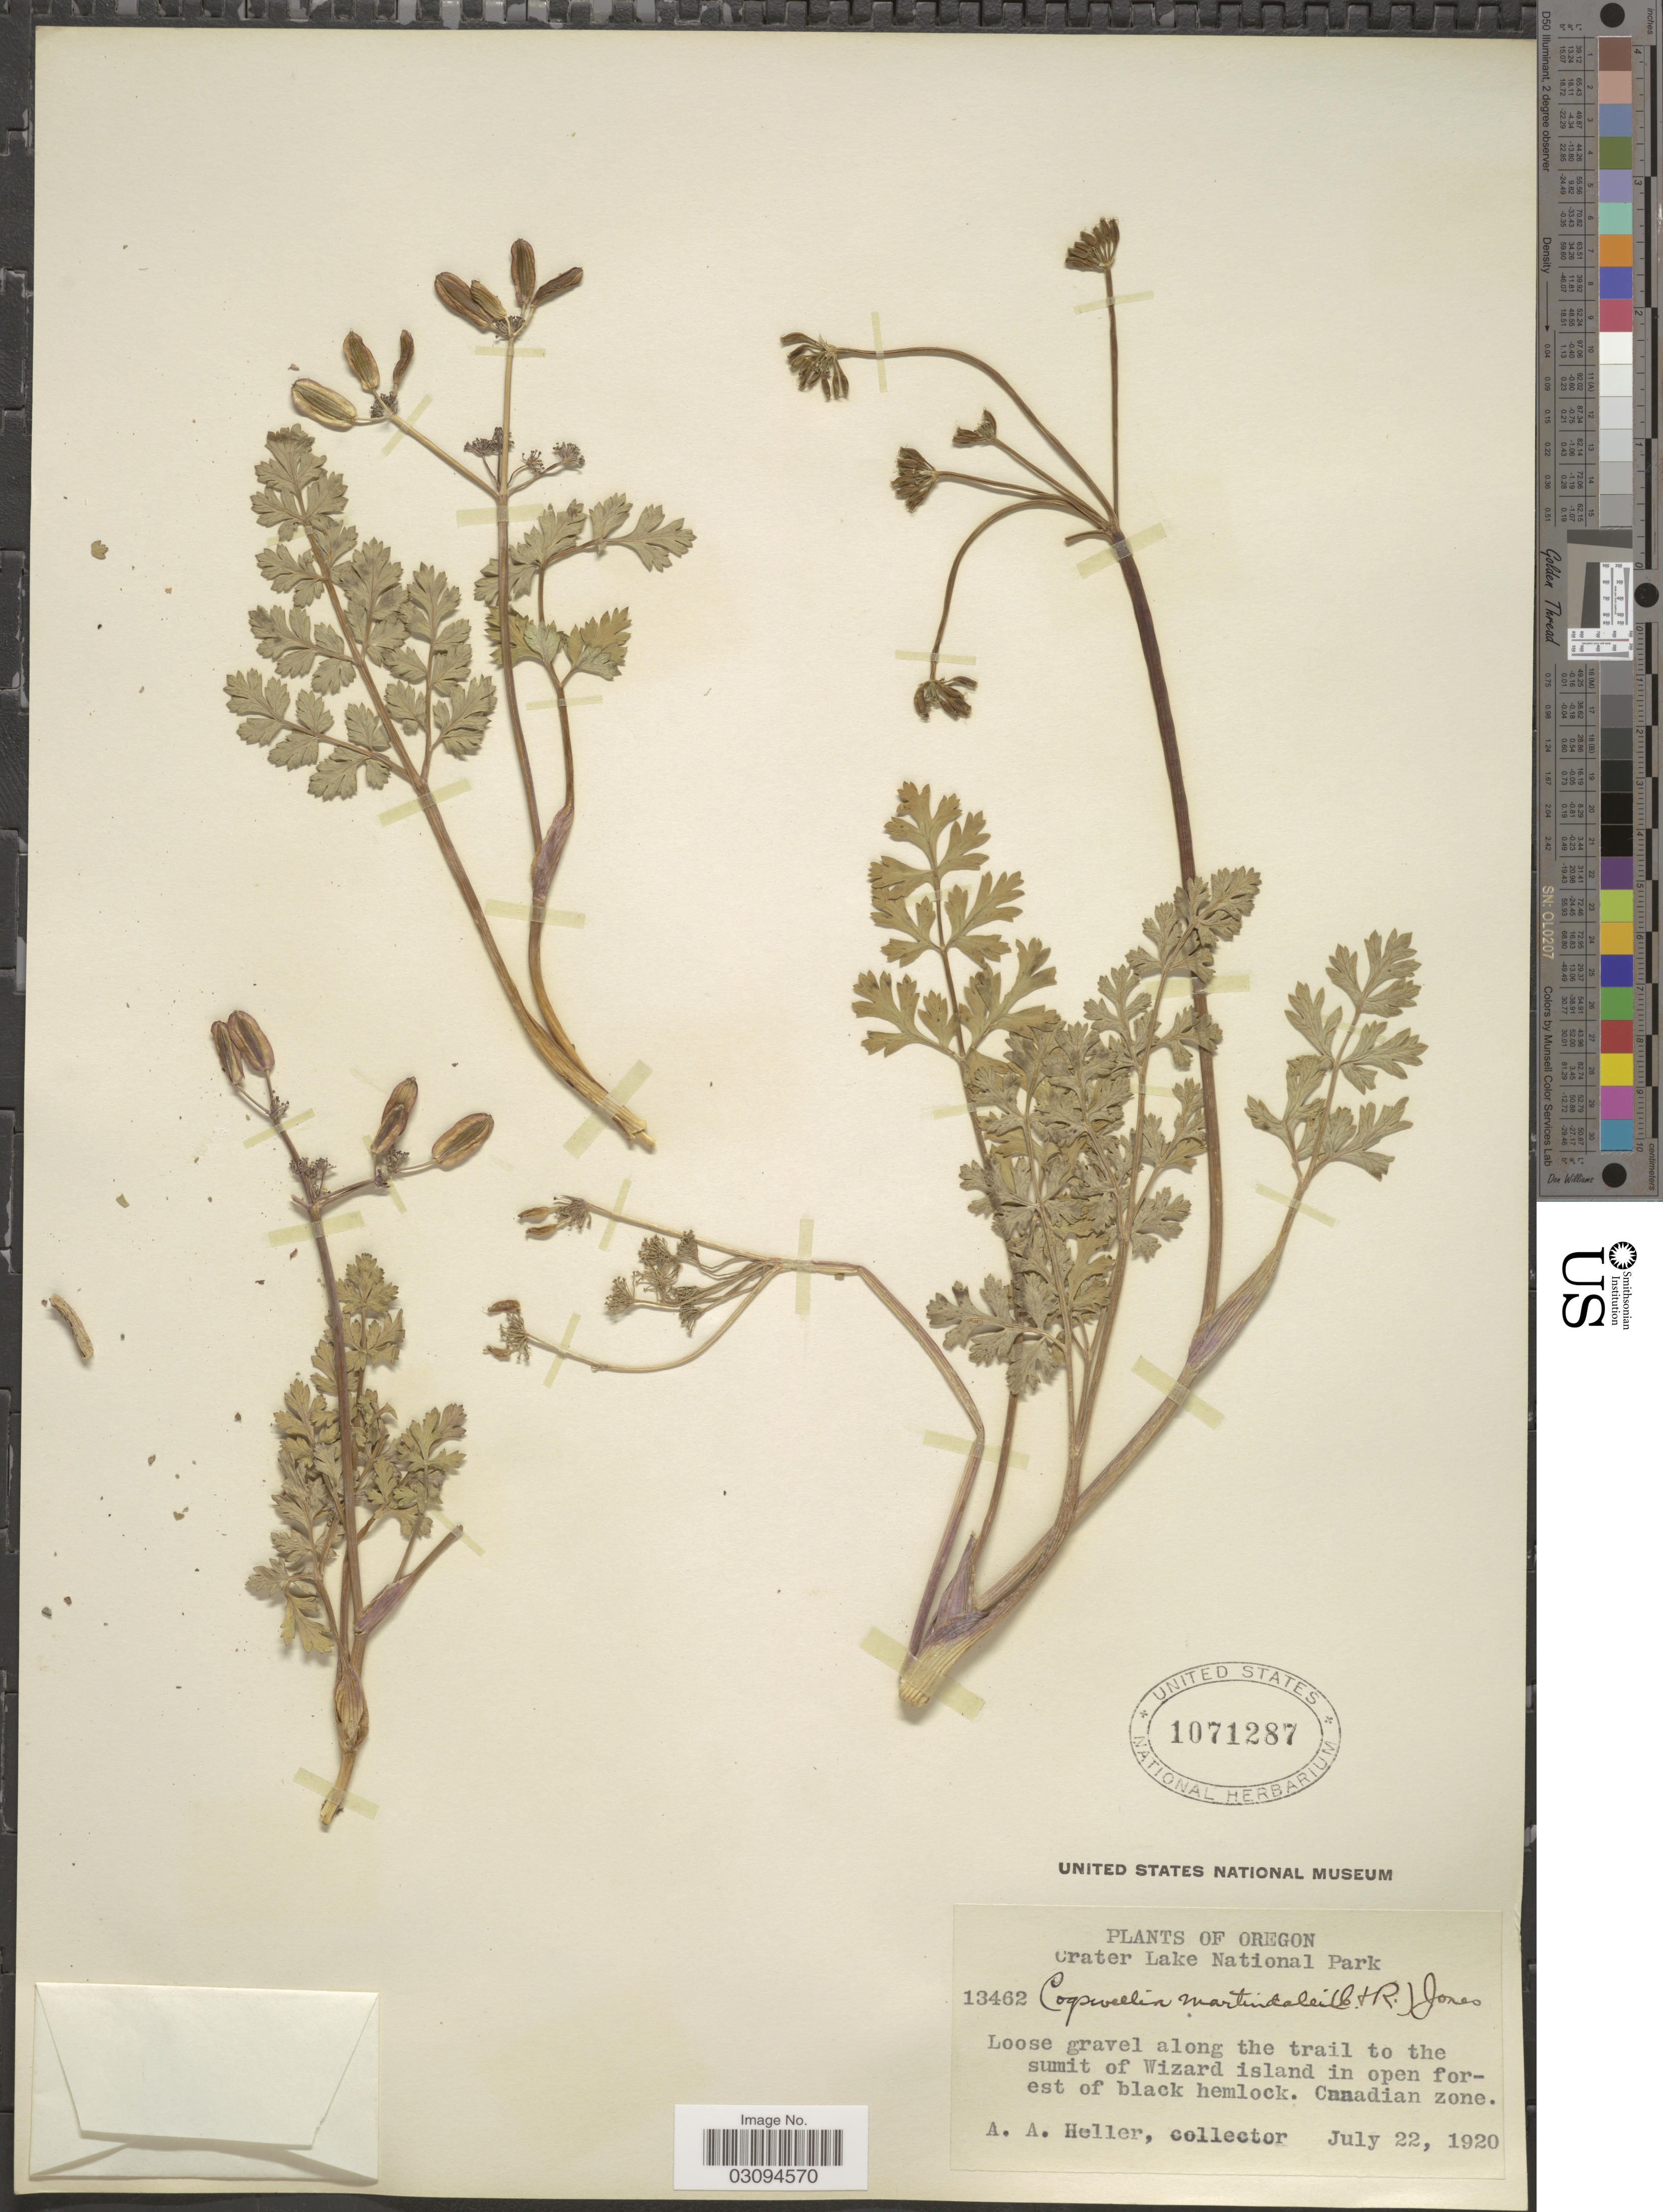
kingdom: Plantae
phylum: Tracheophyta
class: Magnoliopsida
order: Apiales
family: Apiaceae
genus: Lomatium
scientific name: Lomatium martindalei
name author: (J.M. Coult. & Rose) J.M. Coult. & Rose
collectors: A. A. Heller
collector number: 13462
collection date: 1920-07-22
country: United States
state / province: Oregon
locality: Crater Lake National Park. Along the trail to the summit of Wizard island.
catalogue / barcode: US 1071287